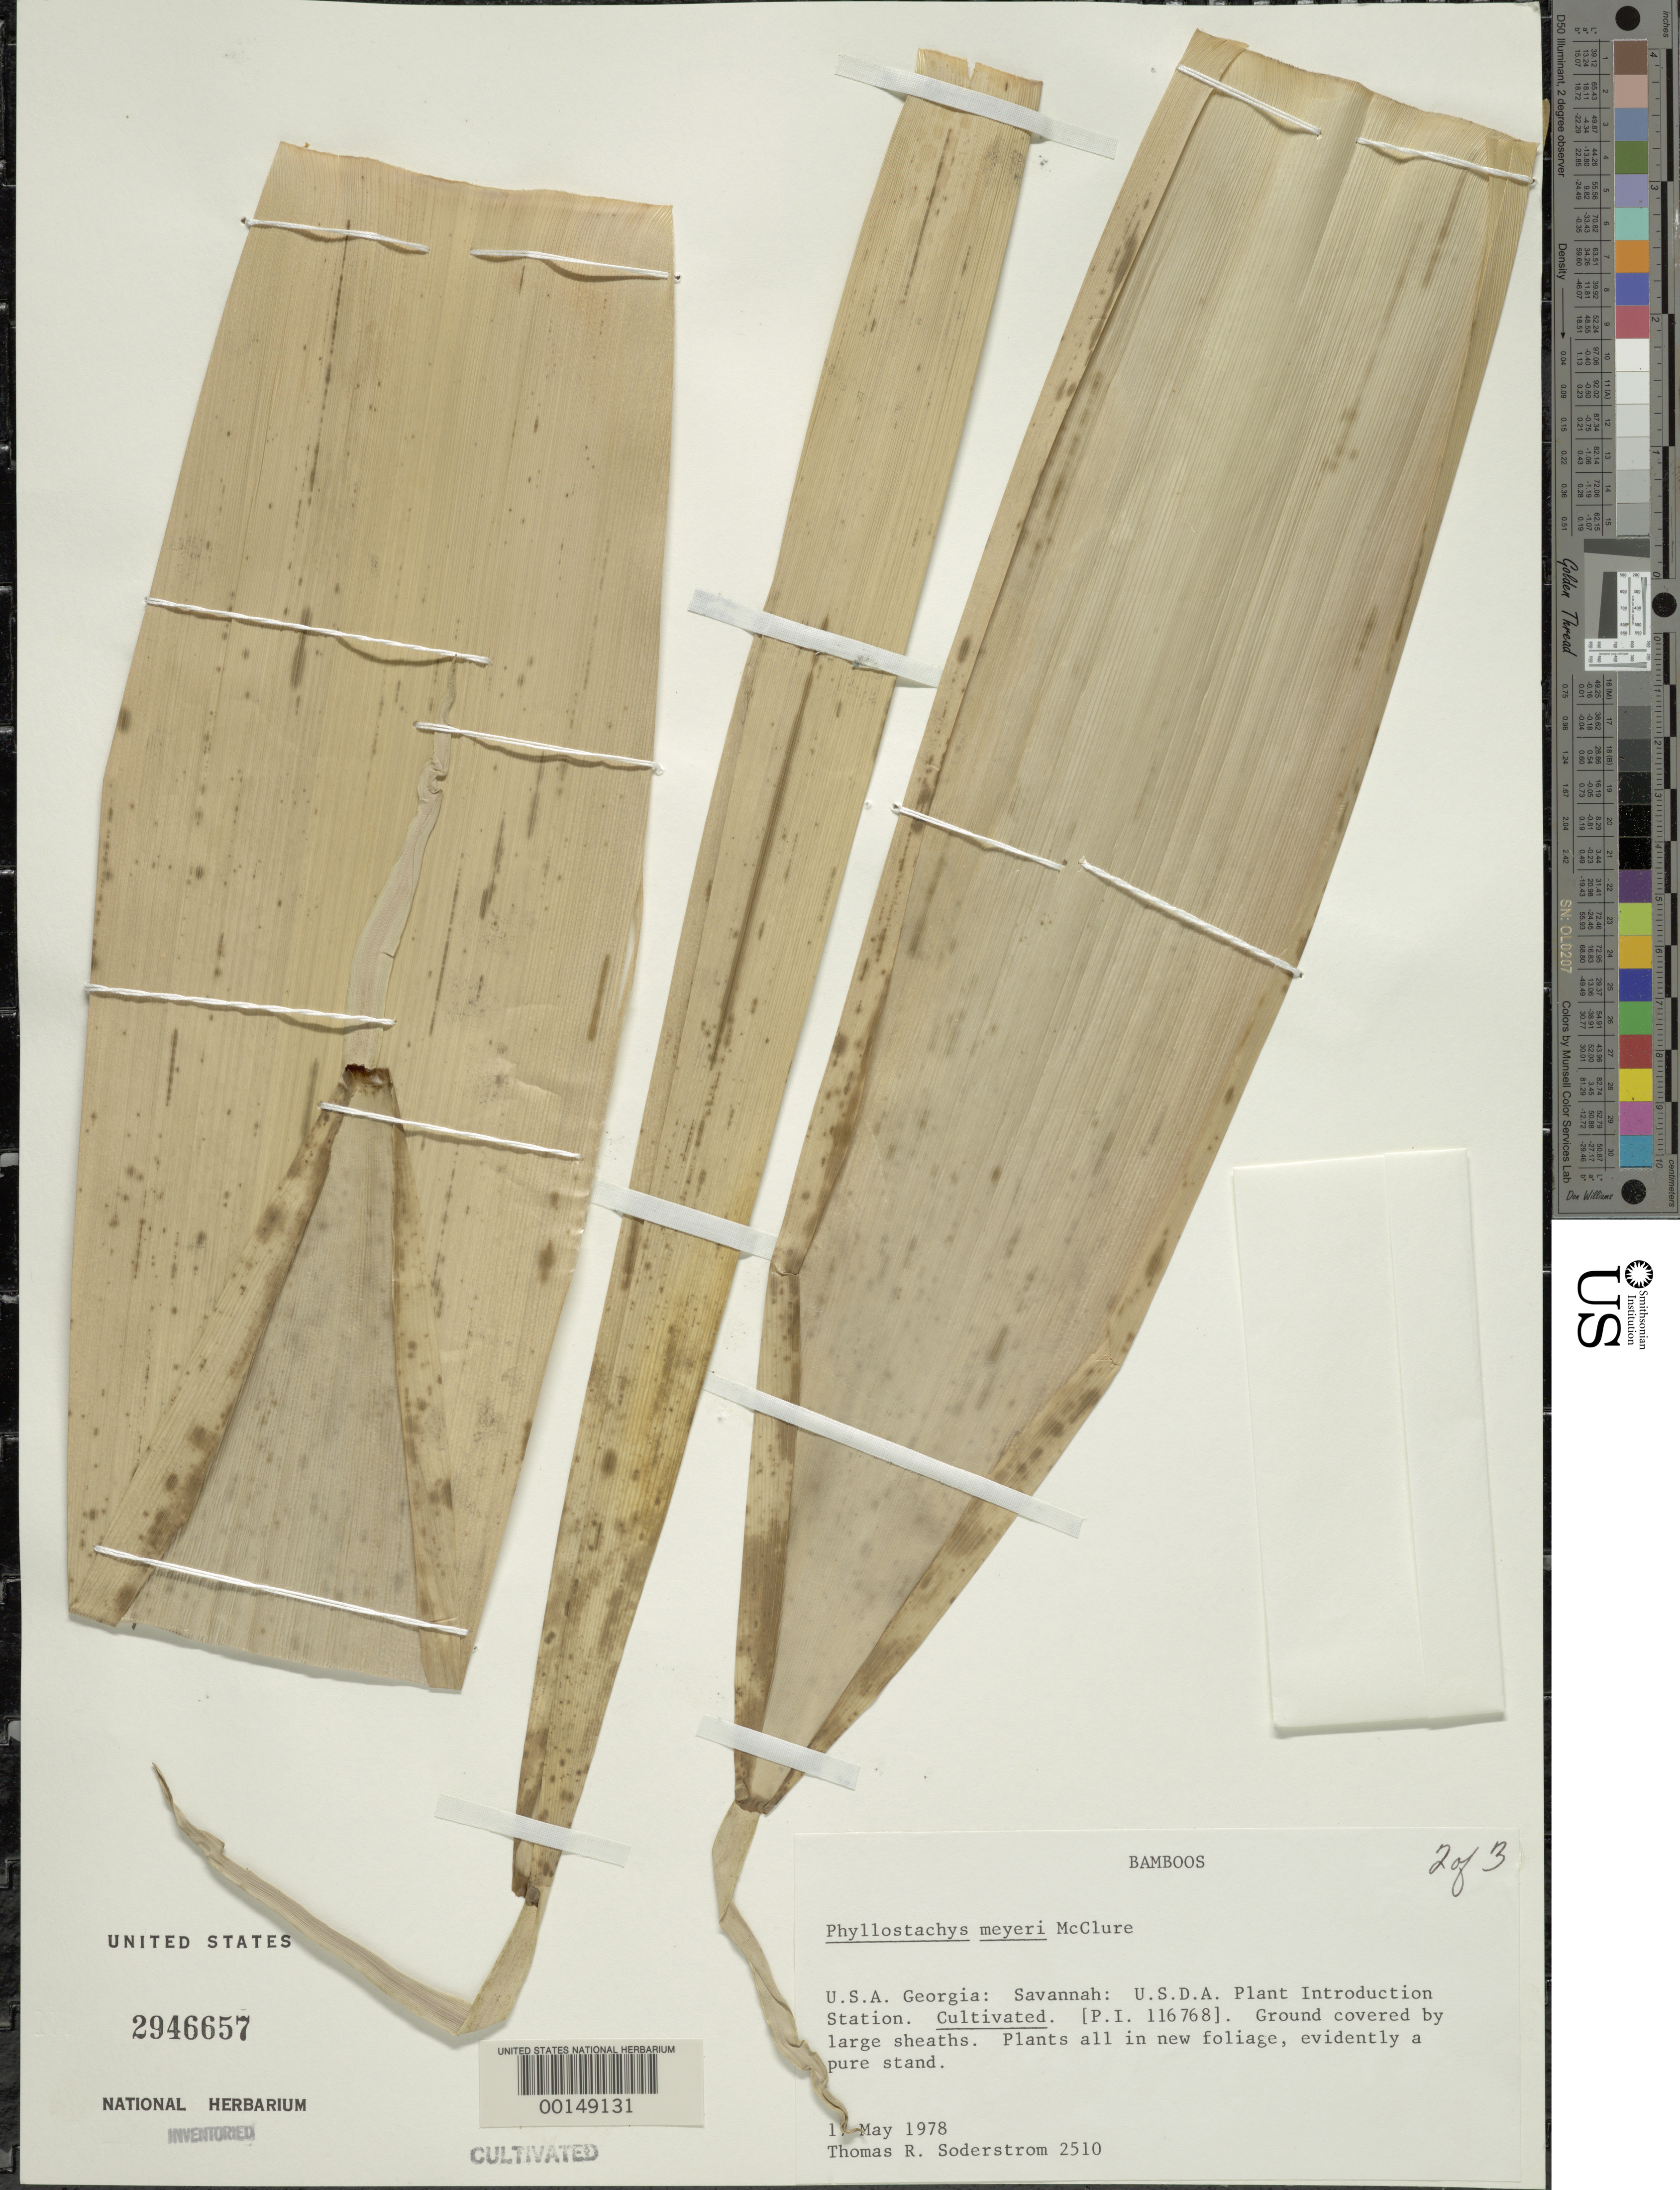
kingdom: Plantae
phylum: Tracheophyta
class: Liliopsida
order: Poales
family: Poaceae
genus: Phyllostachys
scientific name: Phyllostachys meyeri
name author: McClure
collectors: T. R. Soderstrom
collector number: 2510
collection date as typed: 17 May 1978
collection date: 1978-05-17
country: United States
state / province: Georgia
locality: Savannah, barbour lathrop p.i. garden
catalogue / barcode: US 2946657